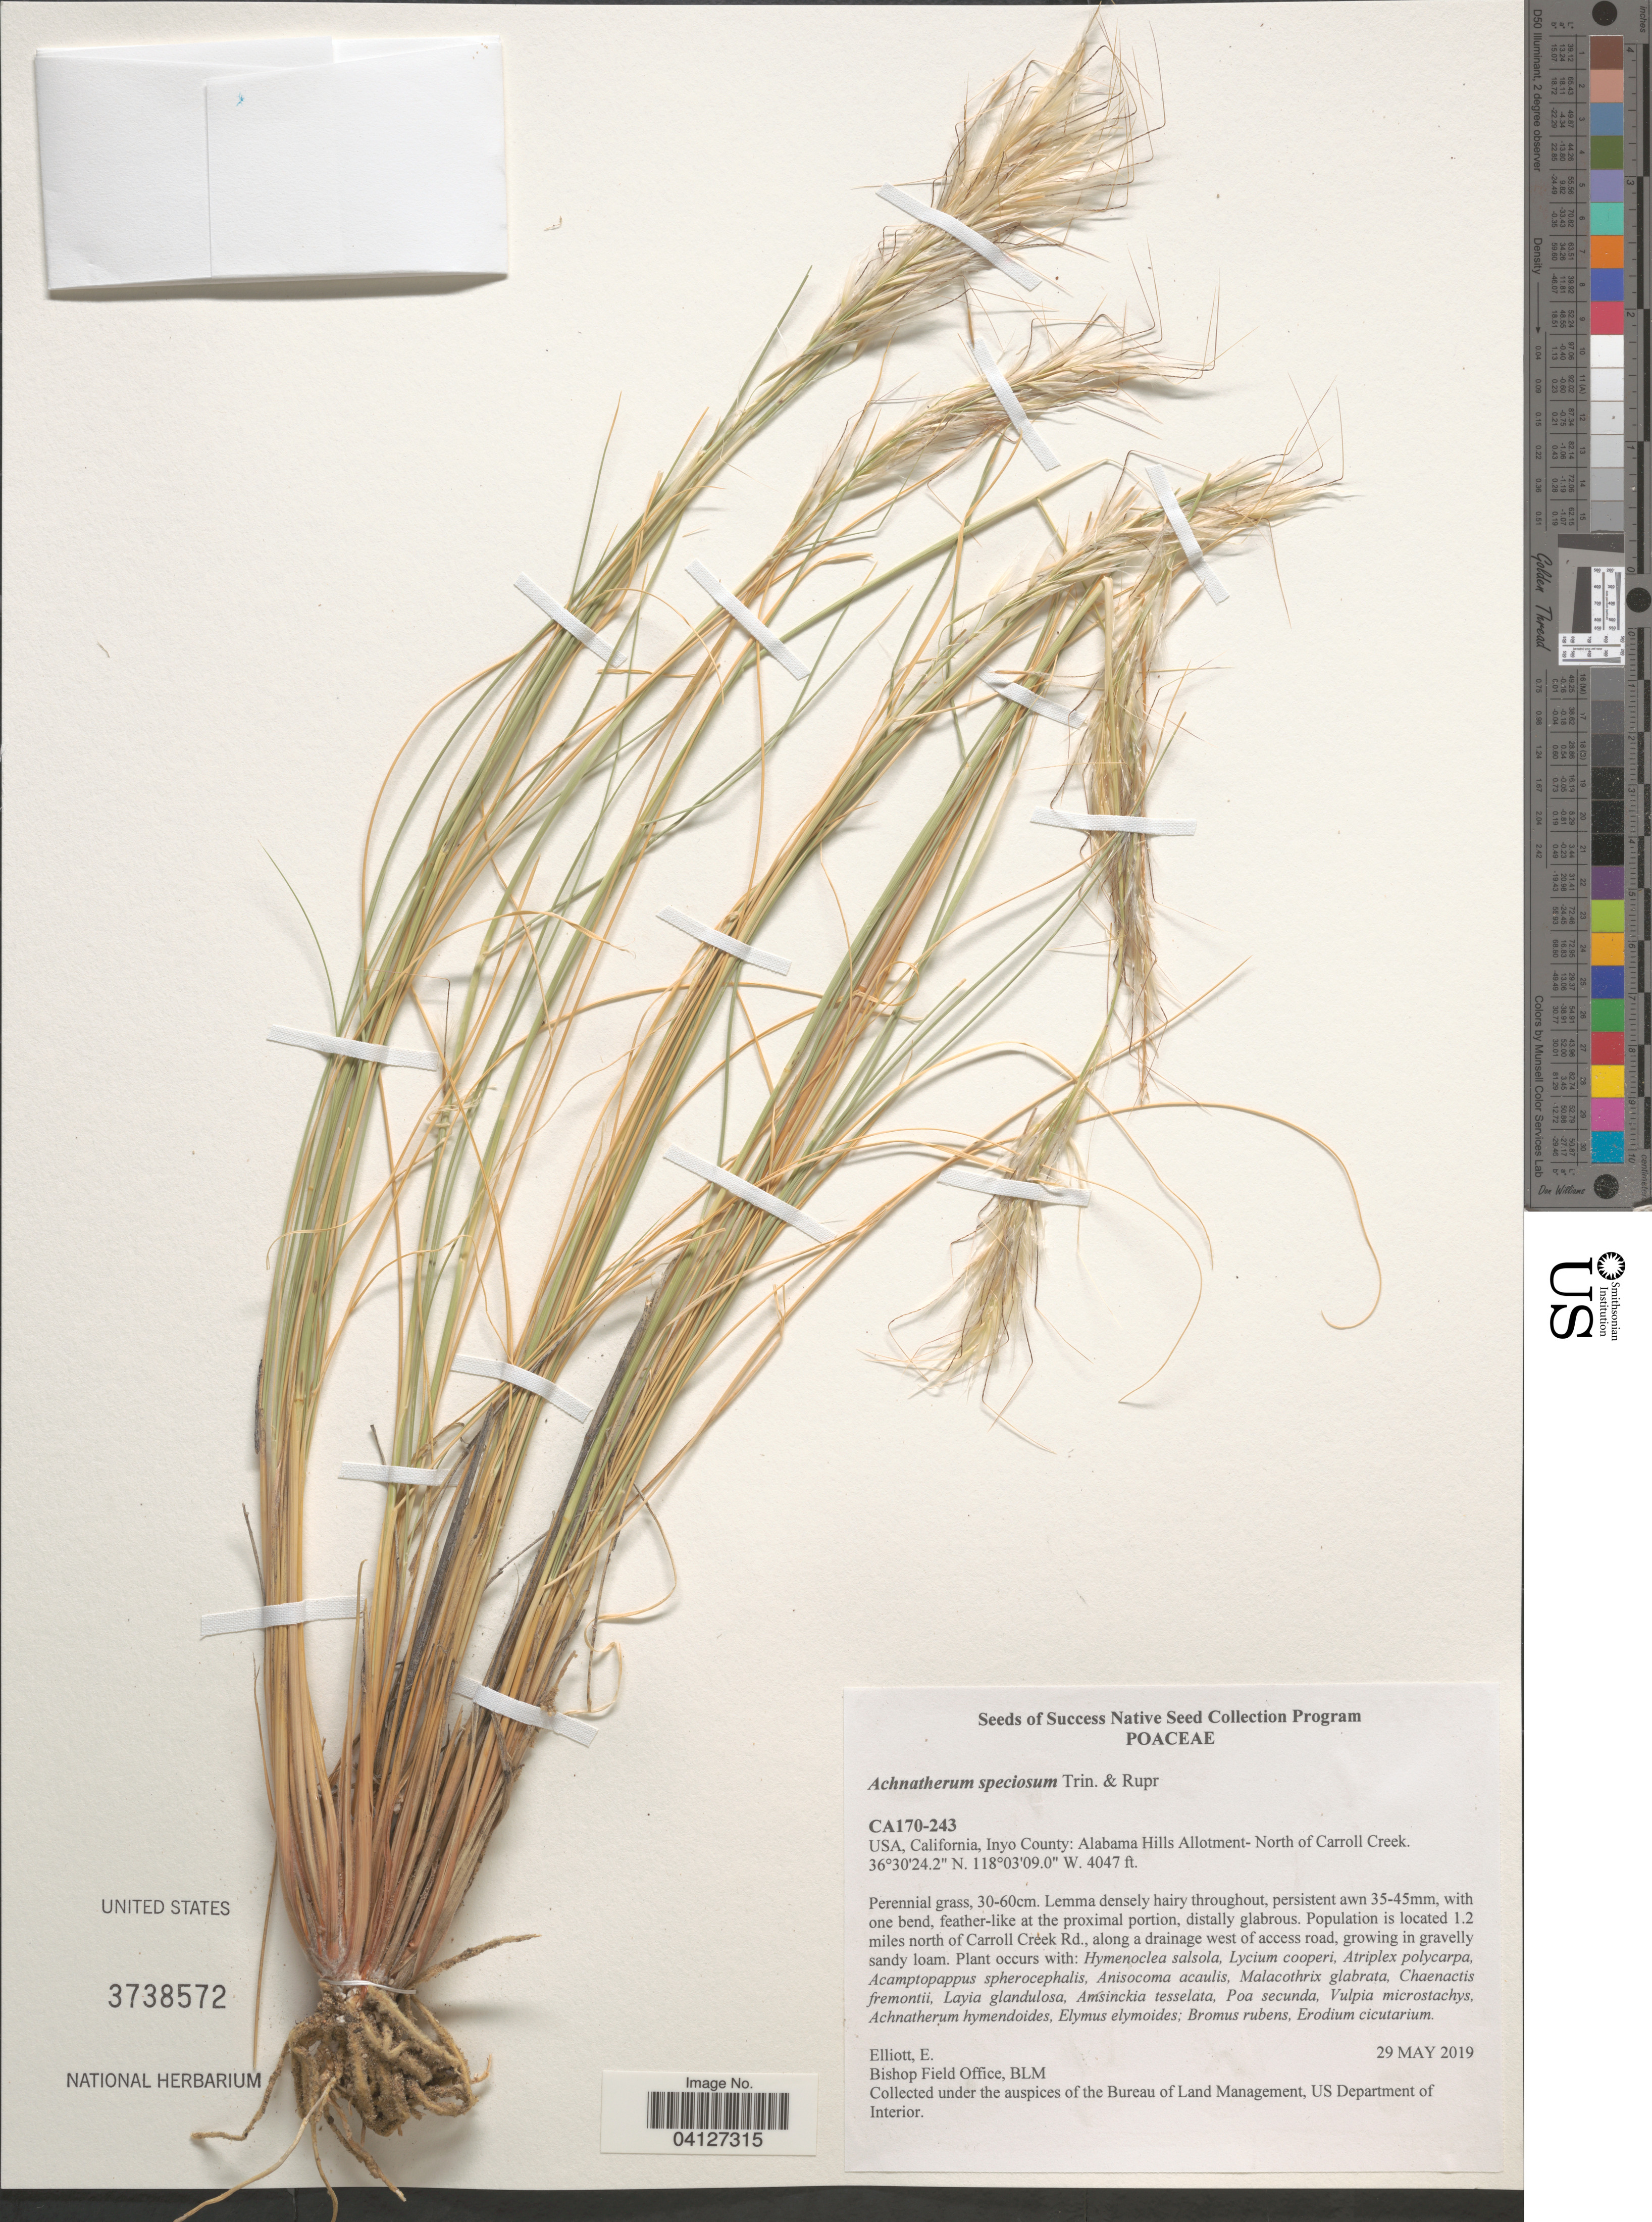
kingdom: Plantae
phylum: Tracheophyta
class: Liliopsida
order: Poales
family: Poaceae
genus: Achnatherum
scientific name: Achnatherum speciosum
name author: (Trin. & Rupr.) Barkworth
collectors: E. Elliot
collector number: CA170-243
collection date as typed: Transcribed d/m/y: 29/5/2019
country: United States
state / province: California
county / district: Inyo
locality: Inyo County: Alabama Hills Allotment- North of Carroll Creek.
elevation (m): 1234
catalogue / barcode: US 3738572